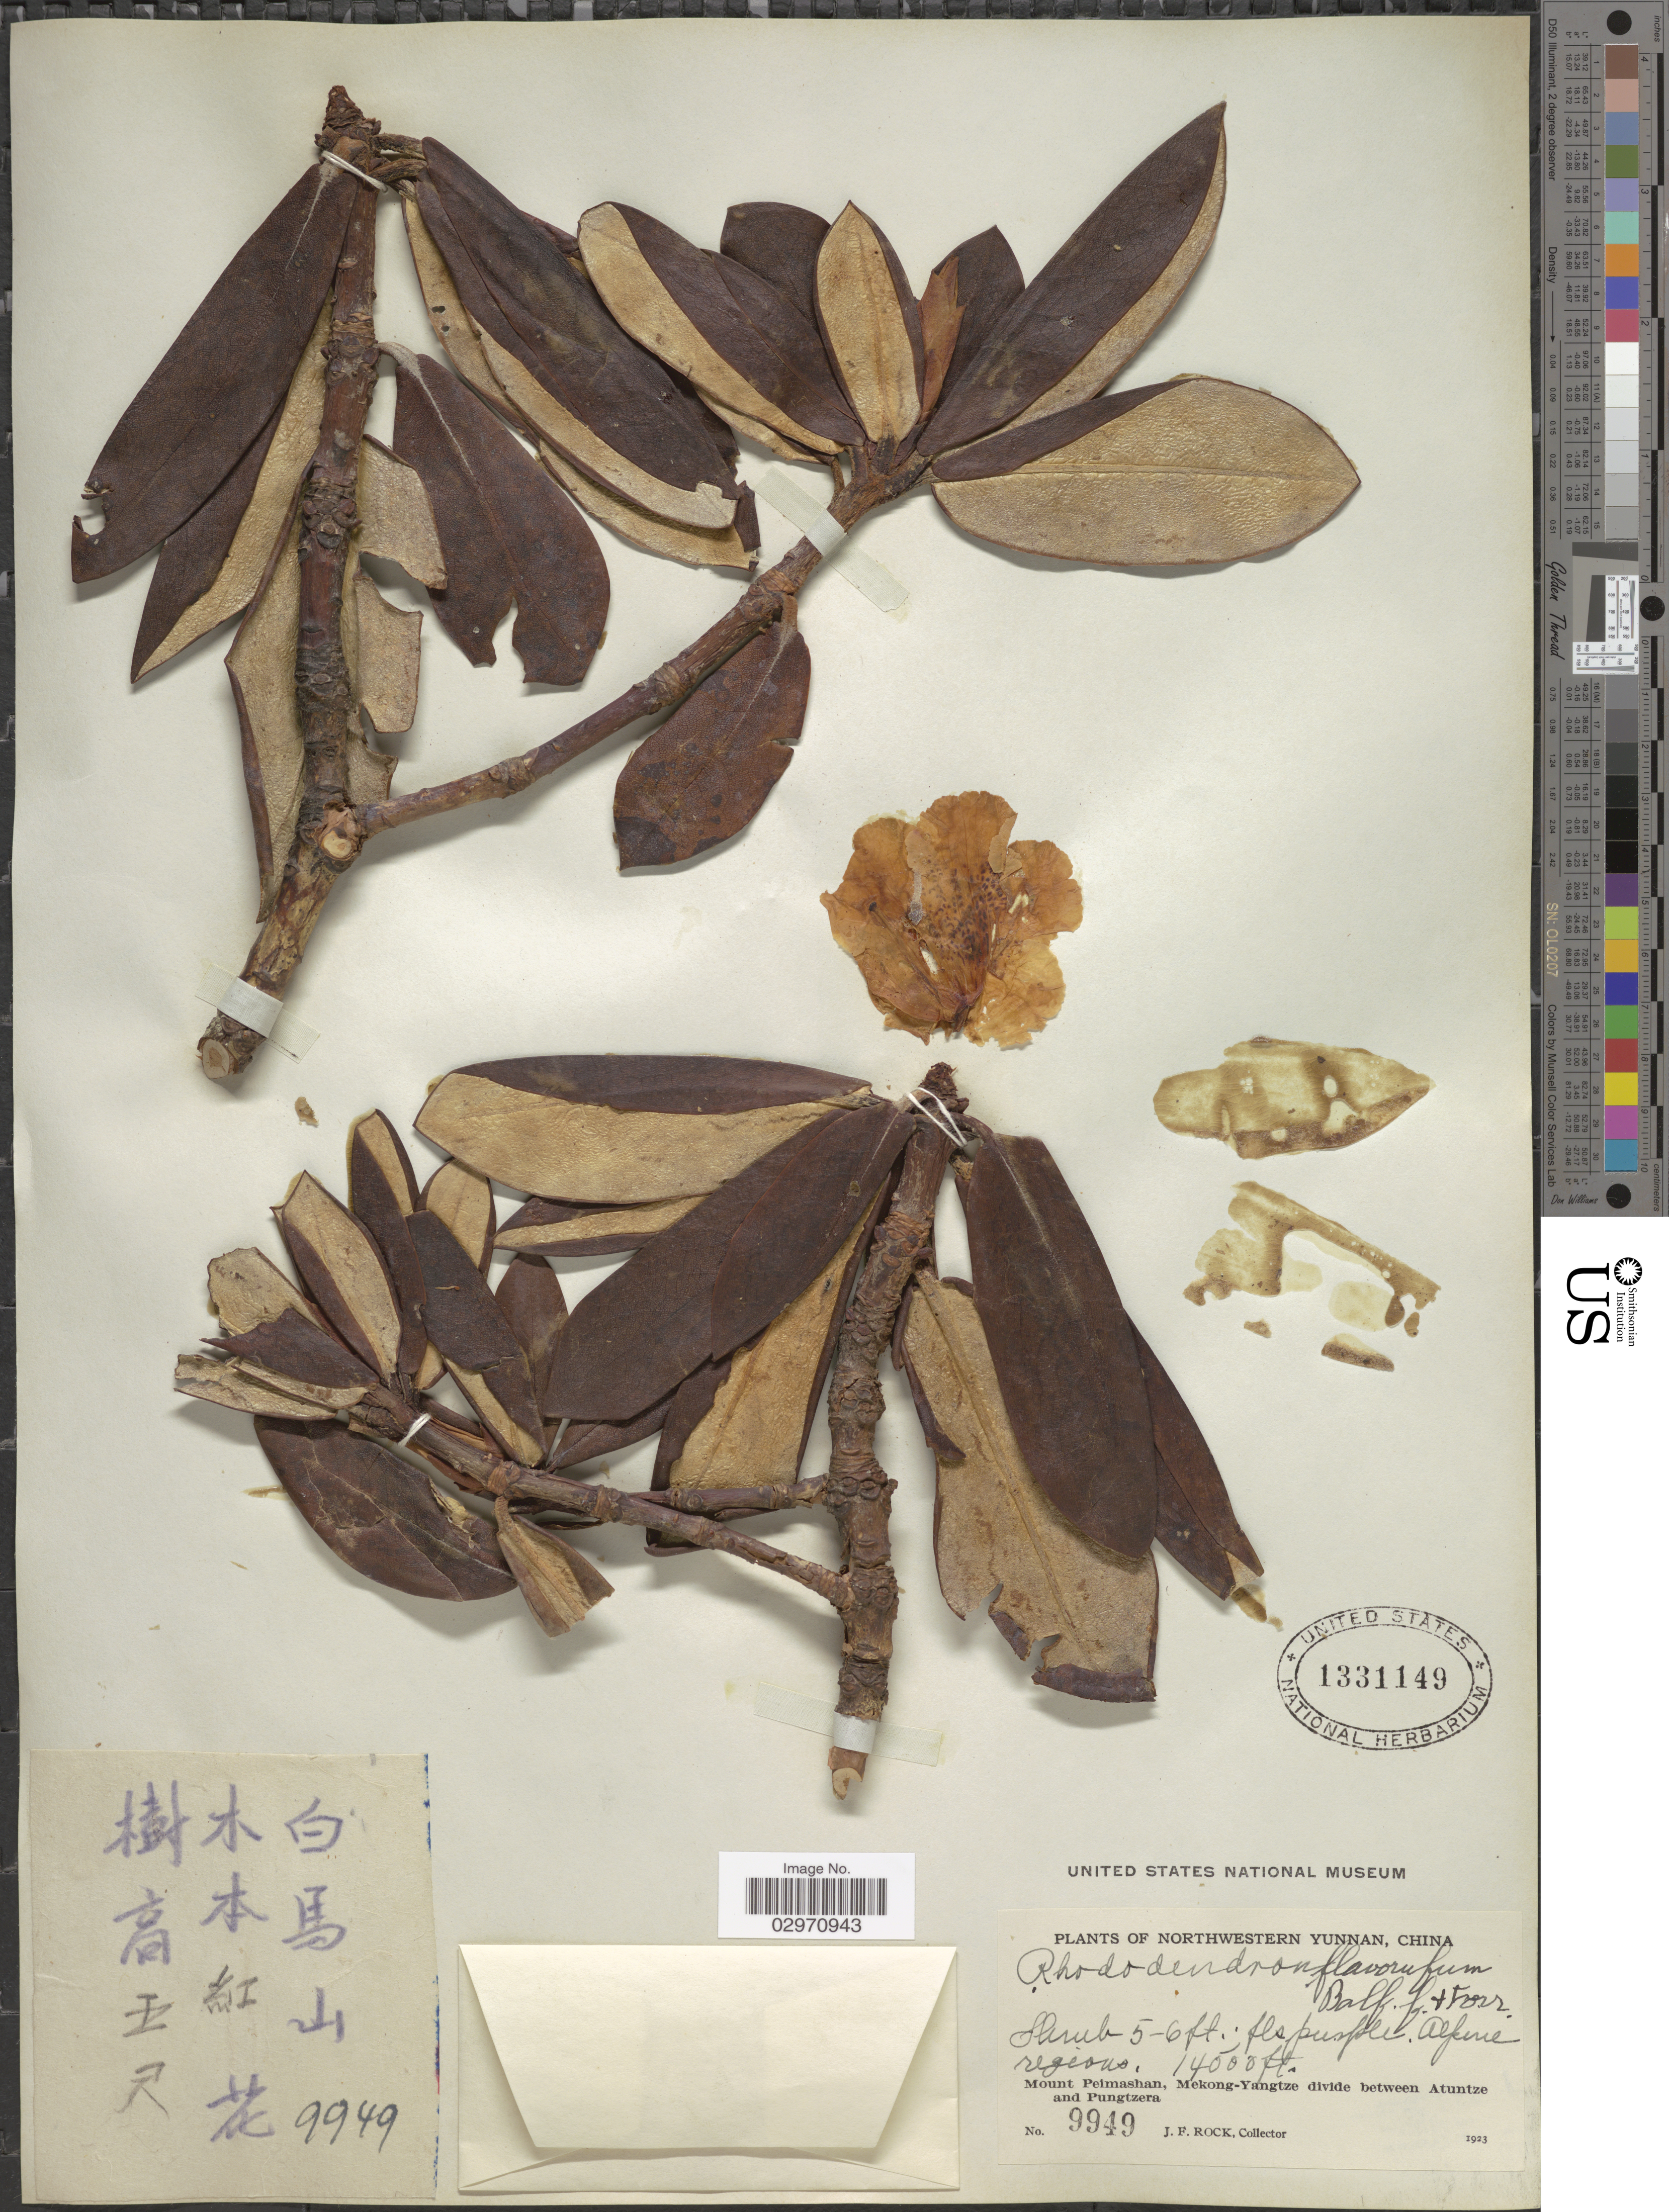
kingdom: Plantae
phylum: Tracheophyta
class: Magnoliopsida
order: Ericales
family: Ericaceae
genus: Rhododendron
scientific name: Rhododendron flavorufum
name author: Balf. f. & Forrest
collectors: J. Rock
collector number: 9949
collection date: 1923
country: China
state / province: Yunnan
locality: Northwestern Yunnan. Alpine regions. Mount Peimashan, Mekong-Yangtze divide between Atuntze and Pungtzera.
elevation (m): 4267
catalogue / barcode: US 1331149